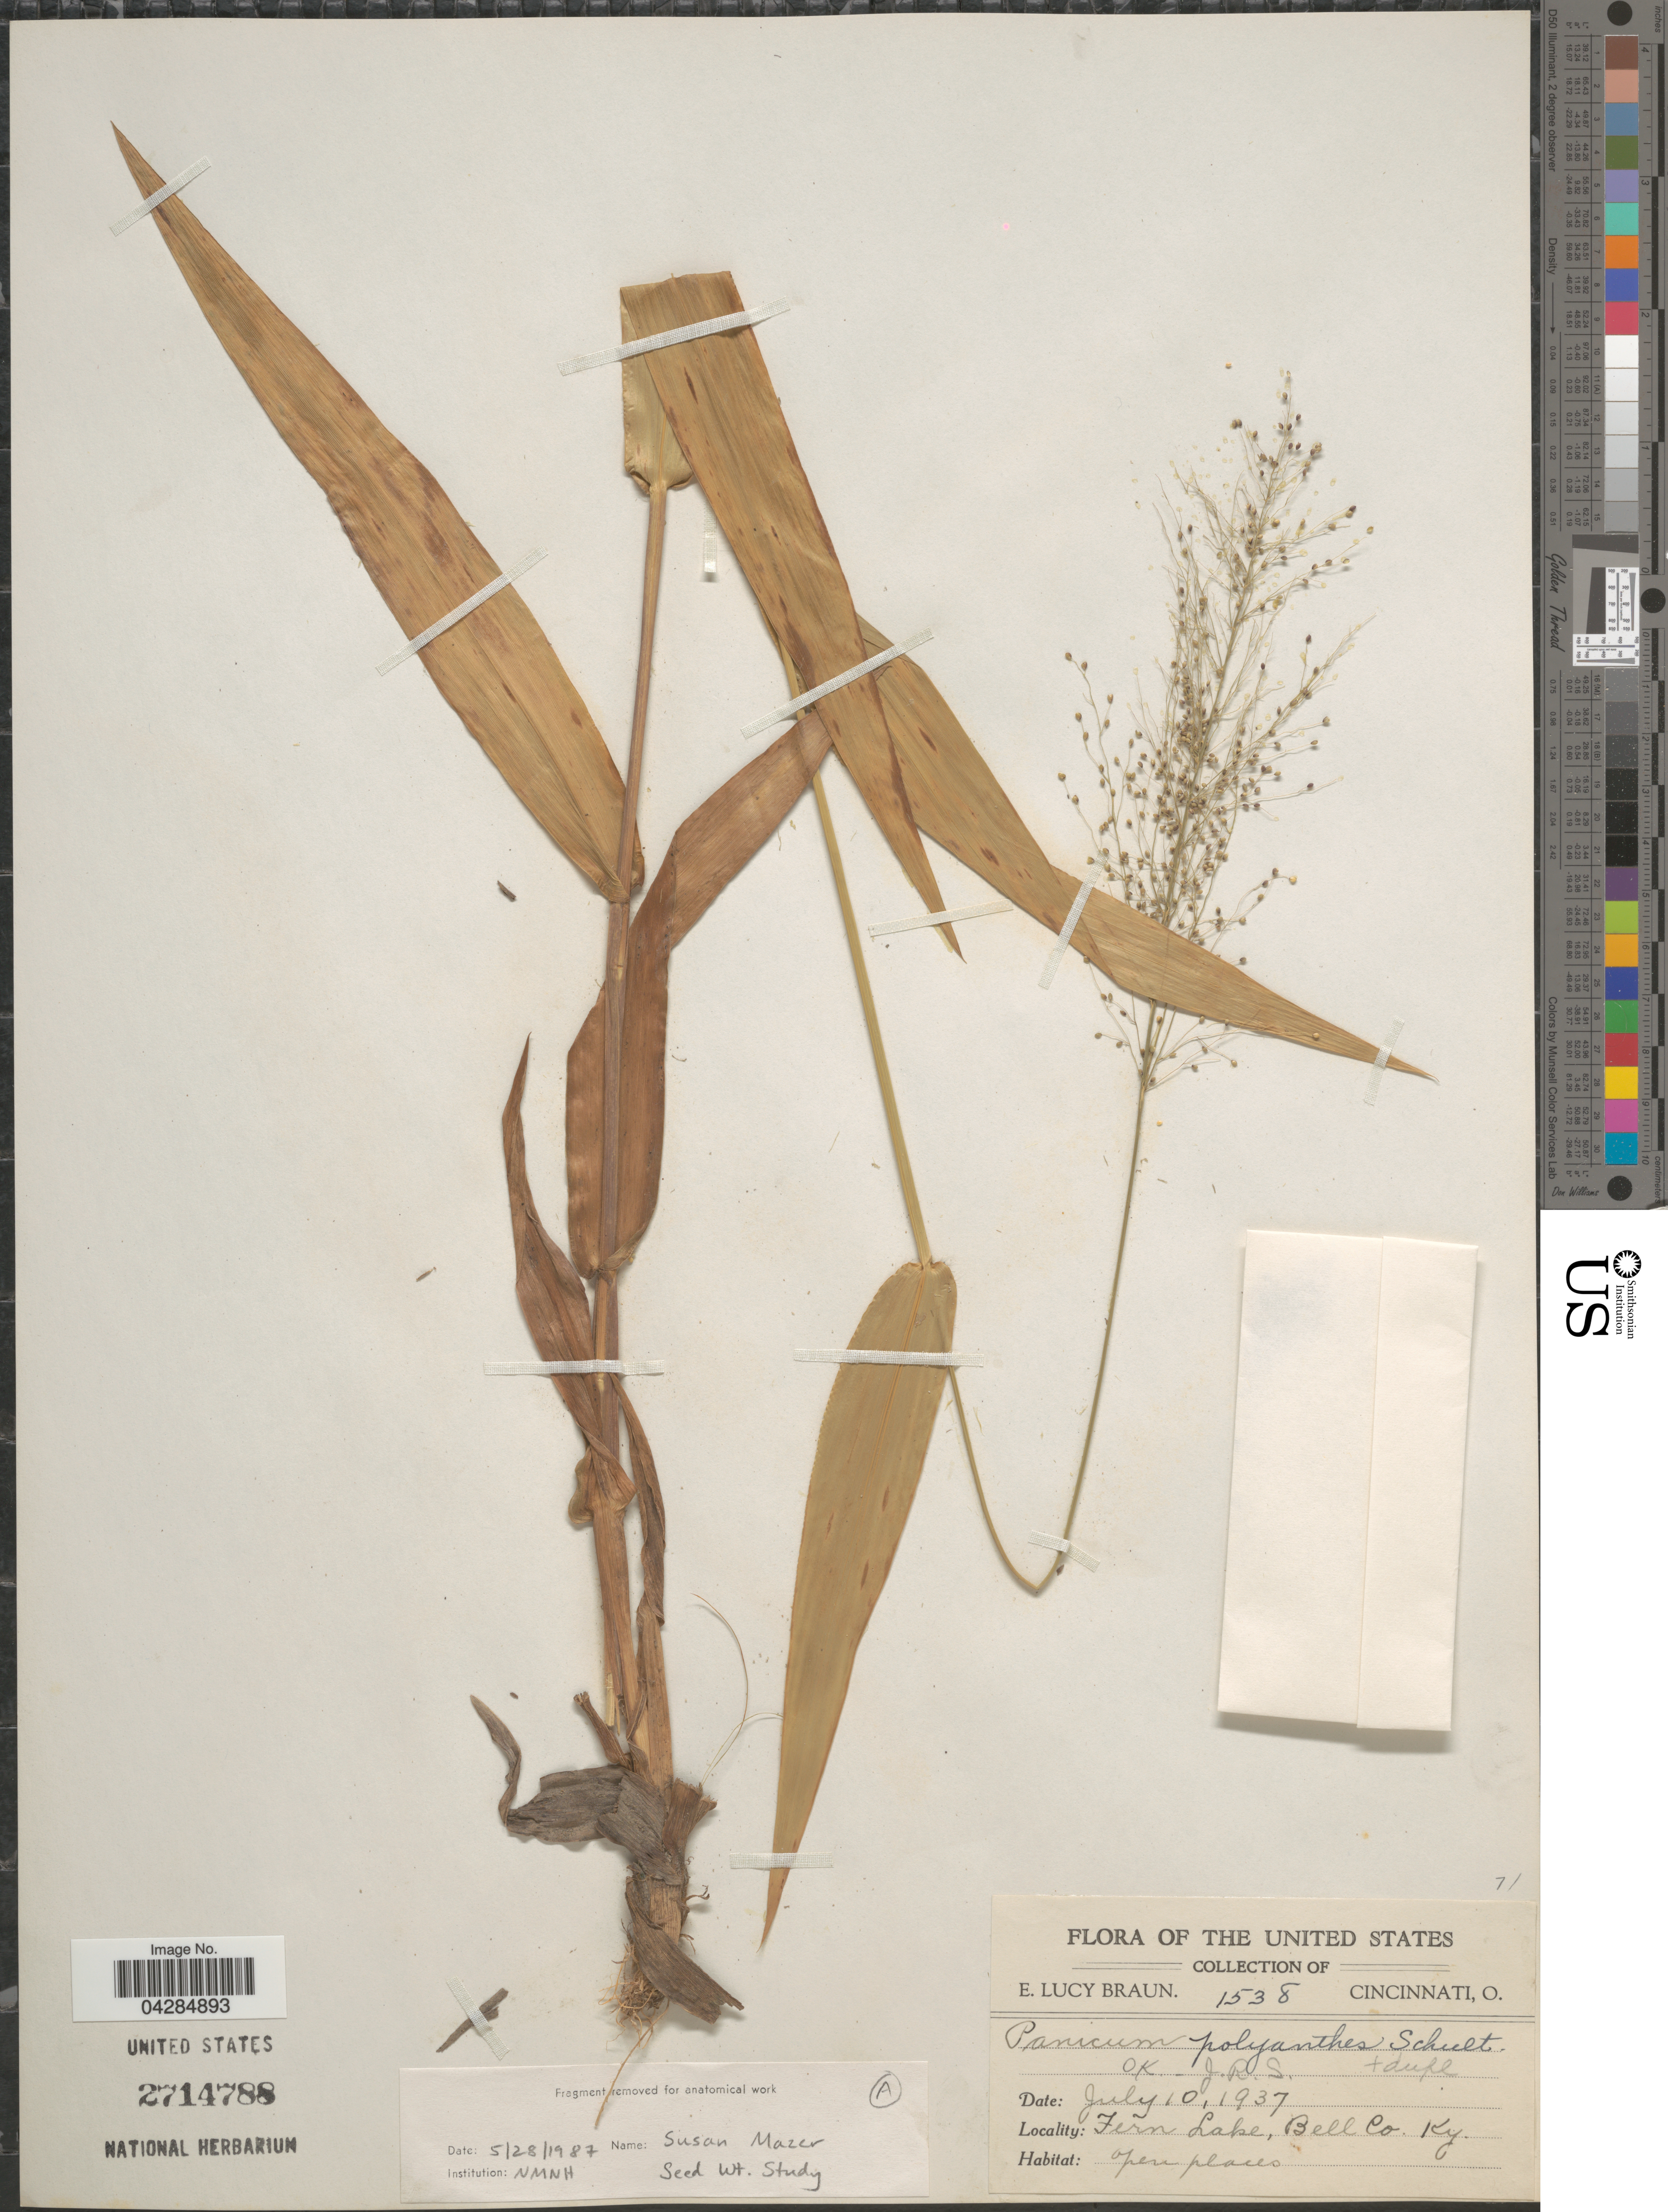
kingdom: Plantae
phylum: Tracheophyta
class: Liliopsida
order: Poales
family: Poaceae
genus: Dichanthelium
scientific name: Dichanthelium polyanthes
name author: (Schult.) Mohlenbr.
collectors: E. L. Braun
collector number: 1538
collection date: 1937-07-10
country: United States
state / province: Kentucky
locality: Fern Lake, Bell Co.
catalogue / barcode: US 2714788